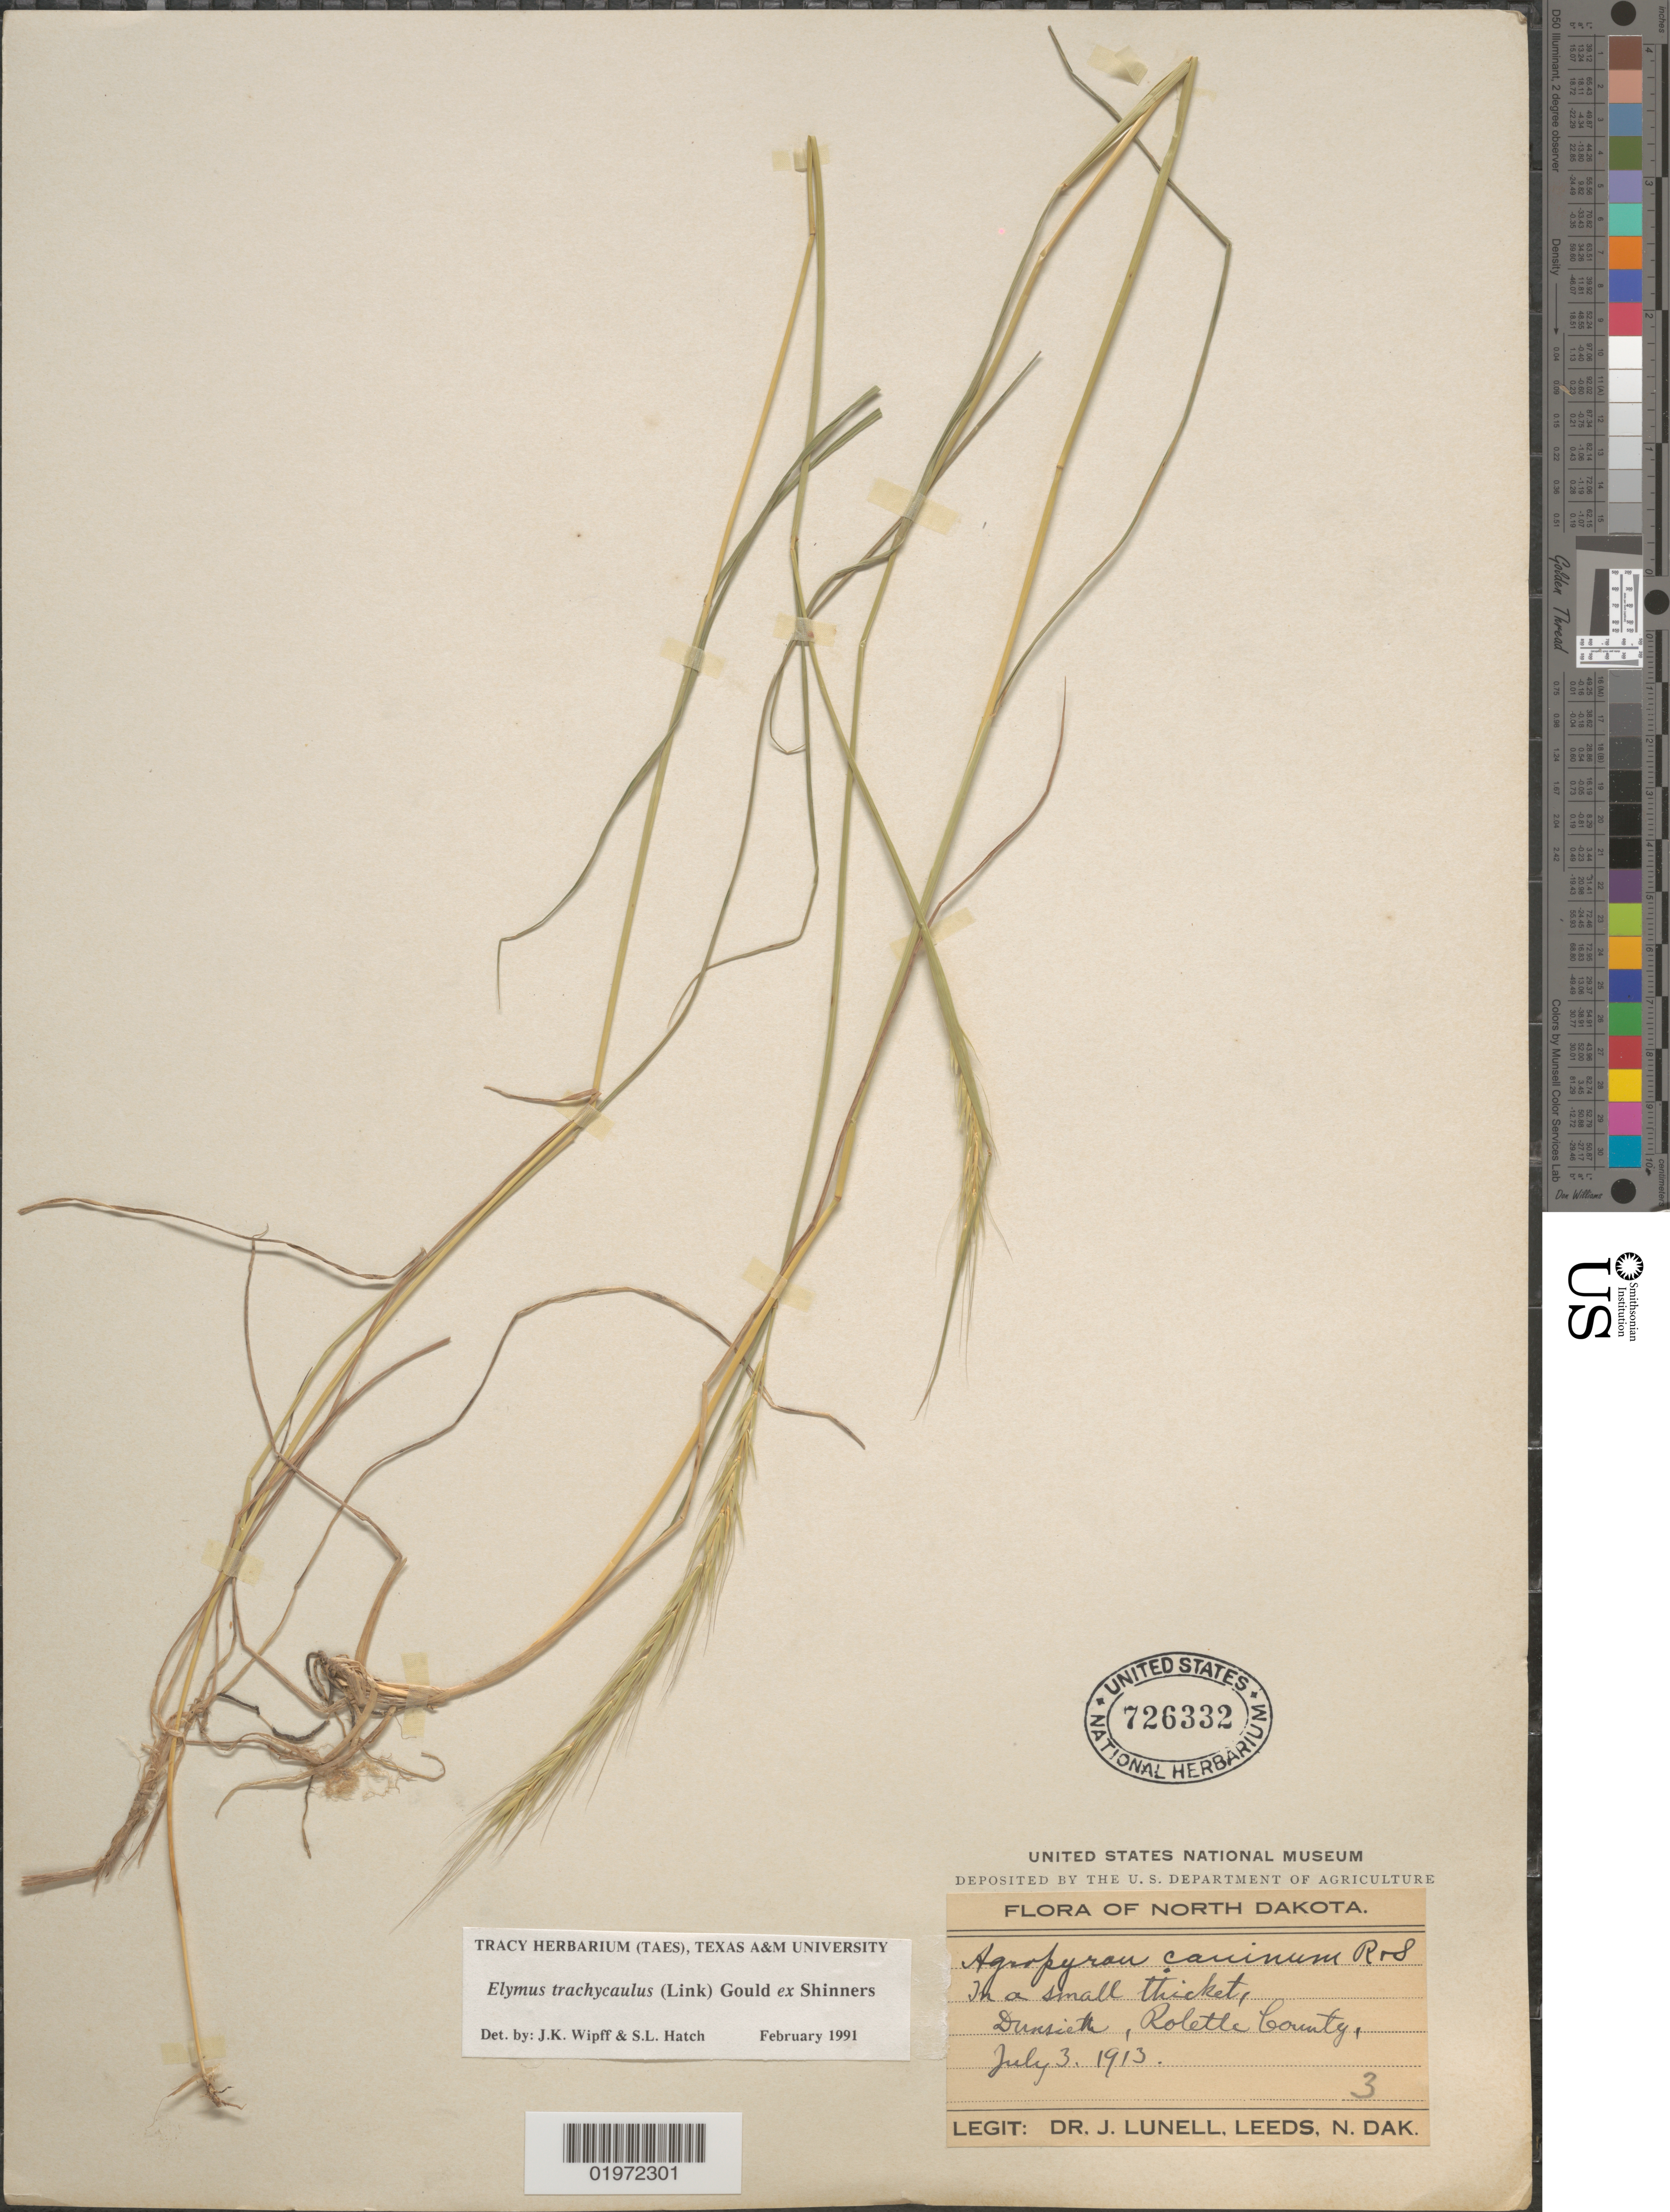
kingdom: Plantae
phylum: Tracheophyta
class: Liliopsida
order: Poales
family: Poaceae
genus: Elymus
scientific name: Elymus trachycaulus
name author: (Link) Gould ex Shinners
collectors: J. Lunell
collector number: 3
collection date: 1913-07-03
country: United States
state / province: North Dakota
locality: In a small thicket, Dunseith, Rolette County.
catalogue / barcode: US 726332